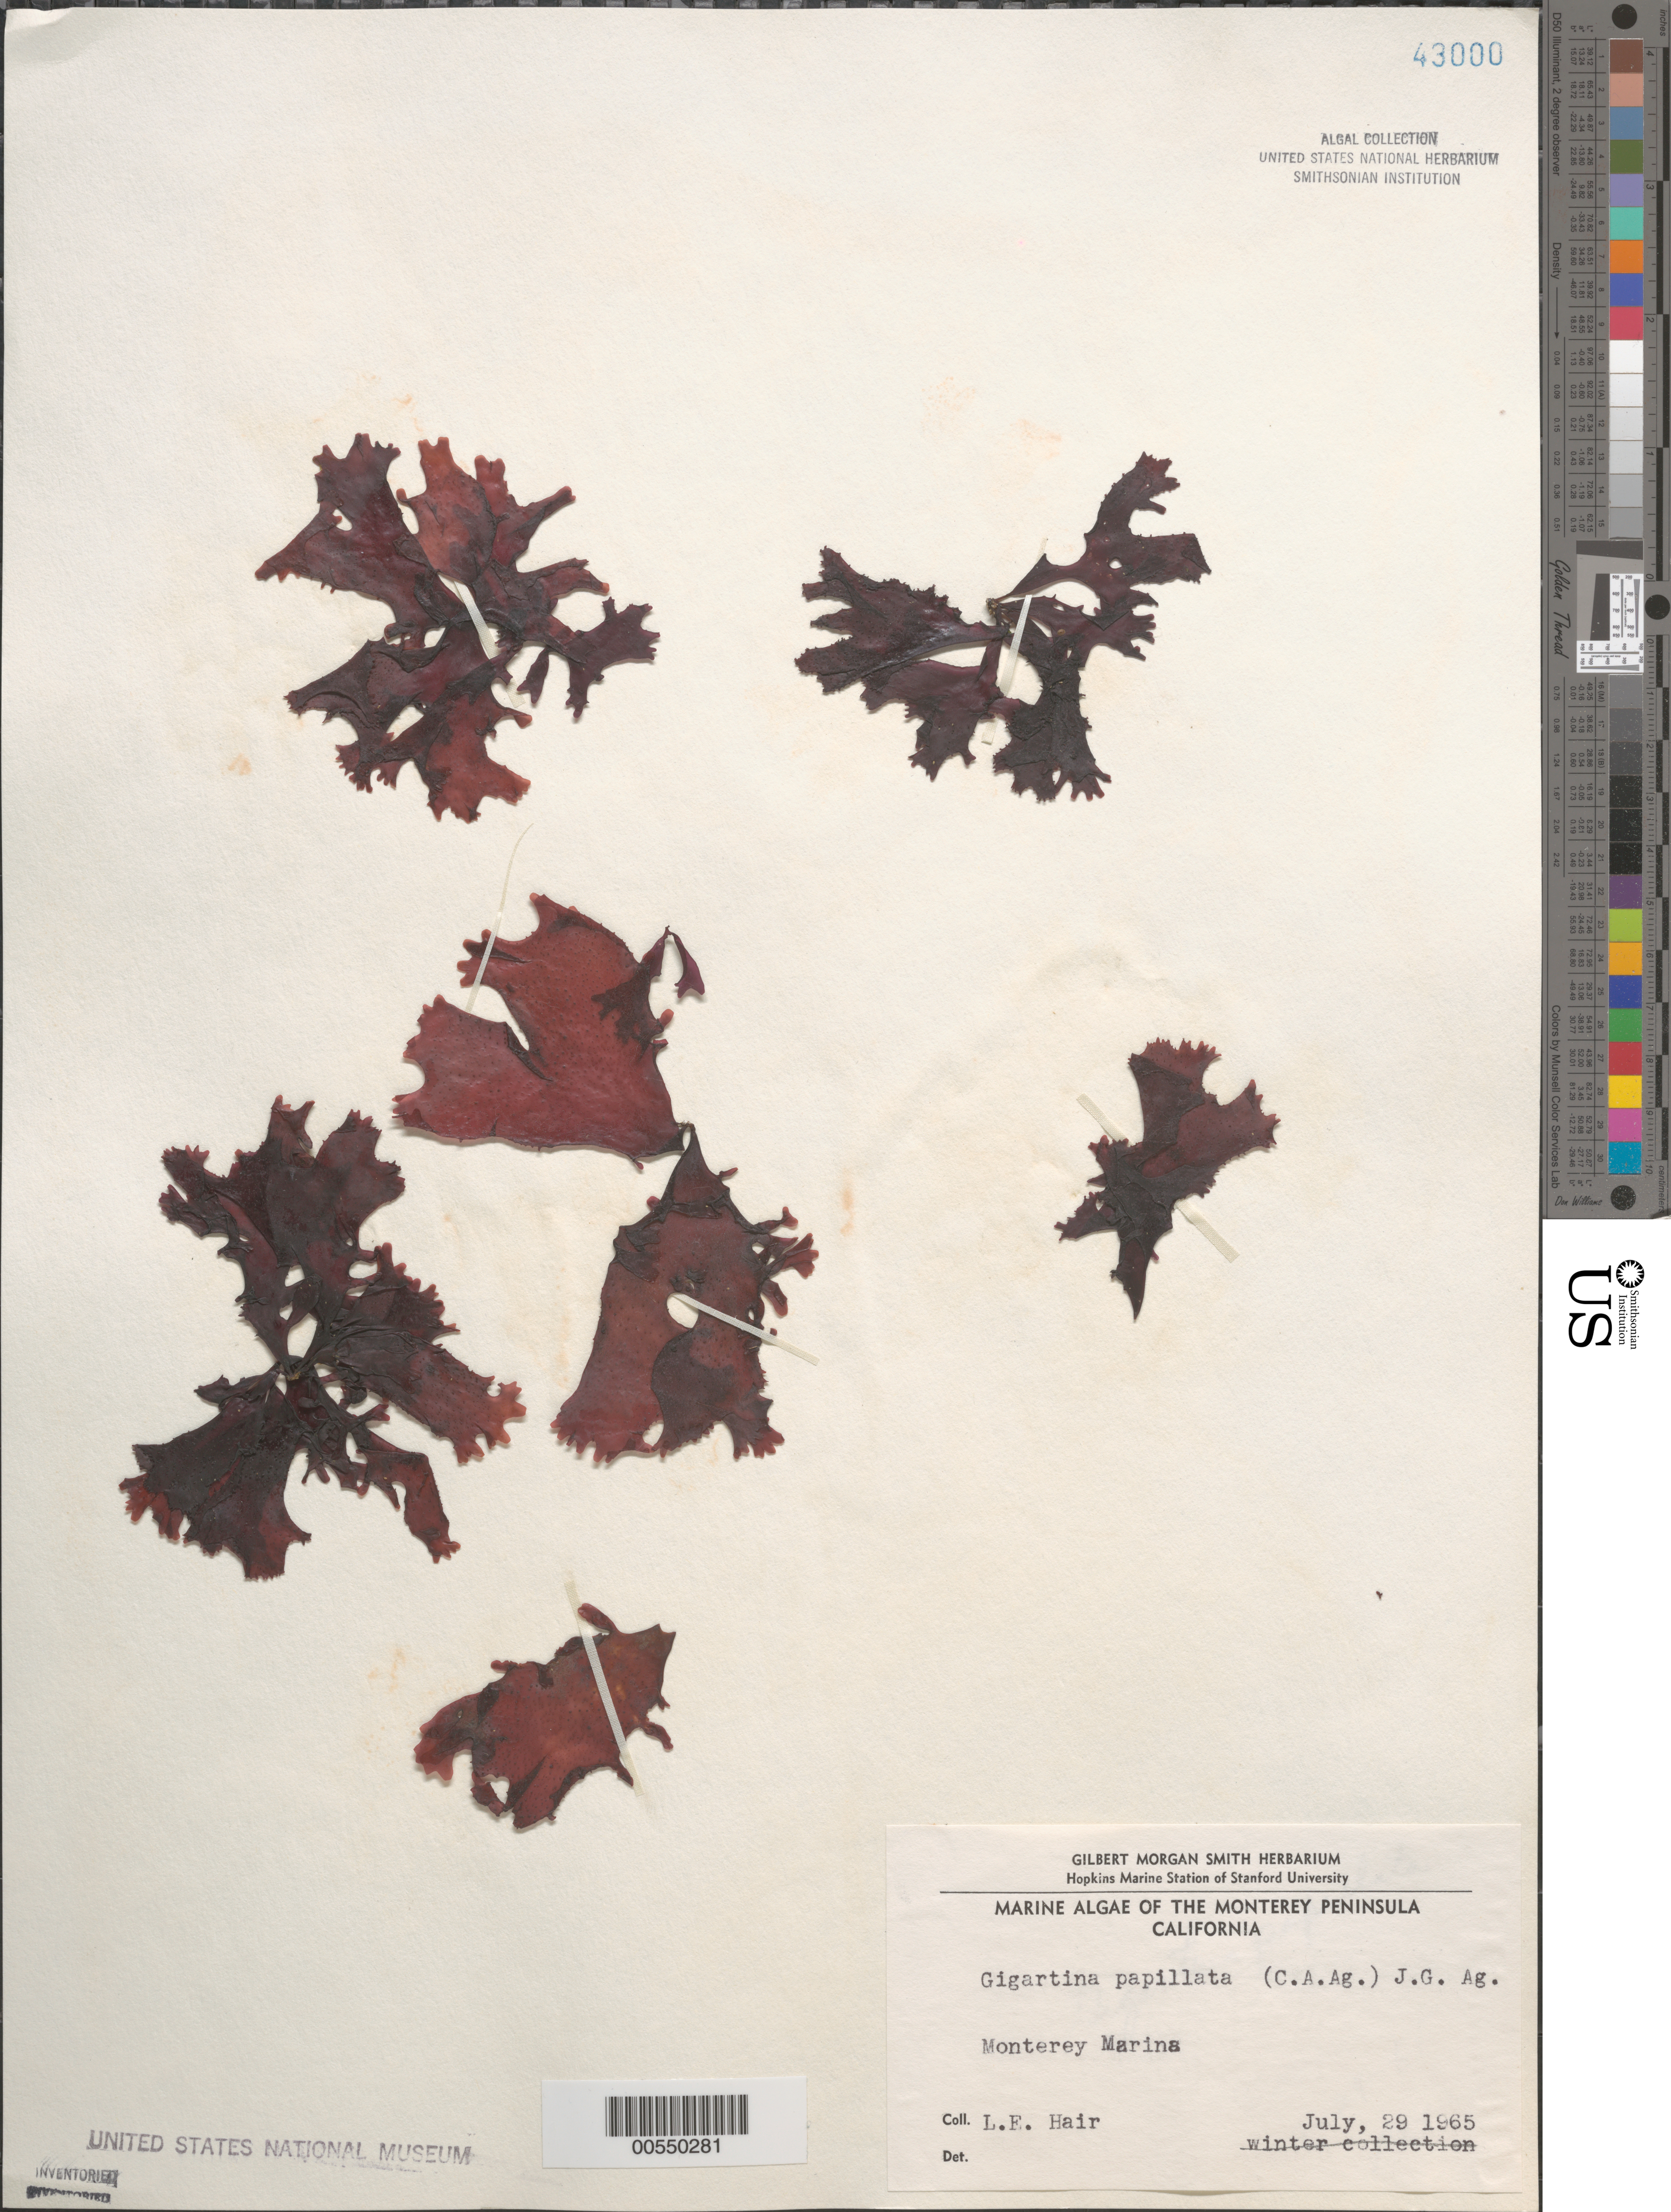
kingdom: Plantae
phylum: Rhodophyta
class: Florideophyceae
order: Gigartinales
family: Phyllophoraceae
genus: Mastocarpus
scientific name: Mastocarpus papillatus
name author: (C. Agardh) Kütz.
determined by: Algae name updating Project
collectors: L. Hair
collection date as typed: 29 Jul 1965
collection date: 1965-07-29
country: United States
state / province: California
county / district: Monterey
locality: Monterey Marina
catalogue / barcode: US 43000